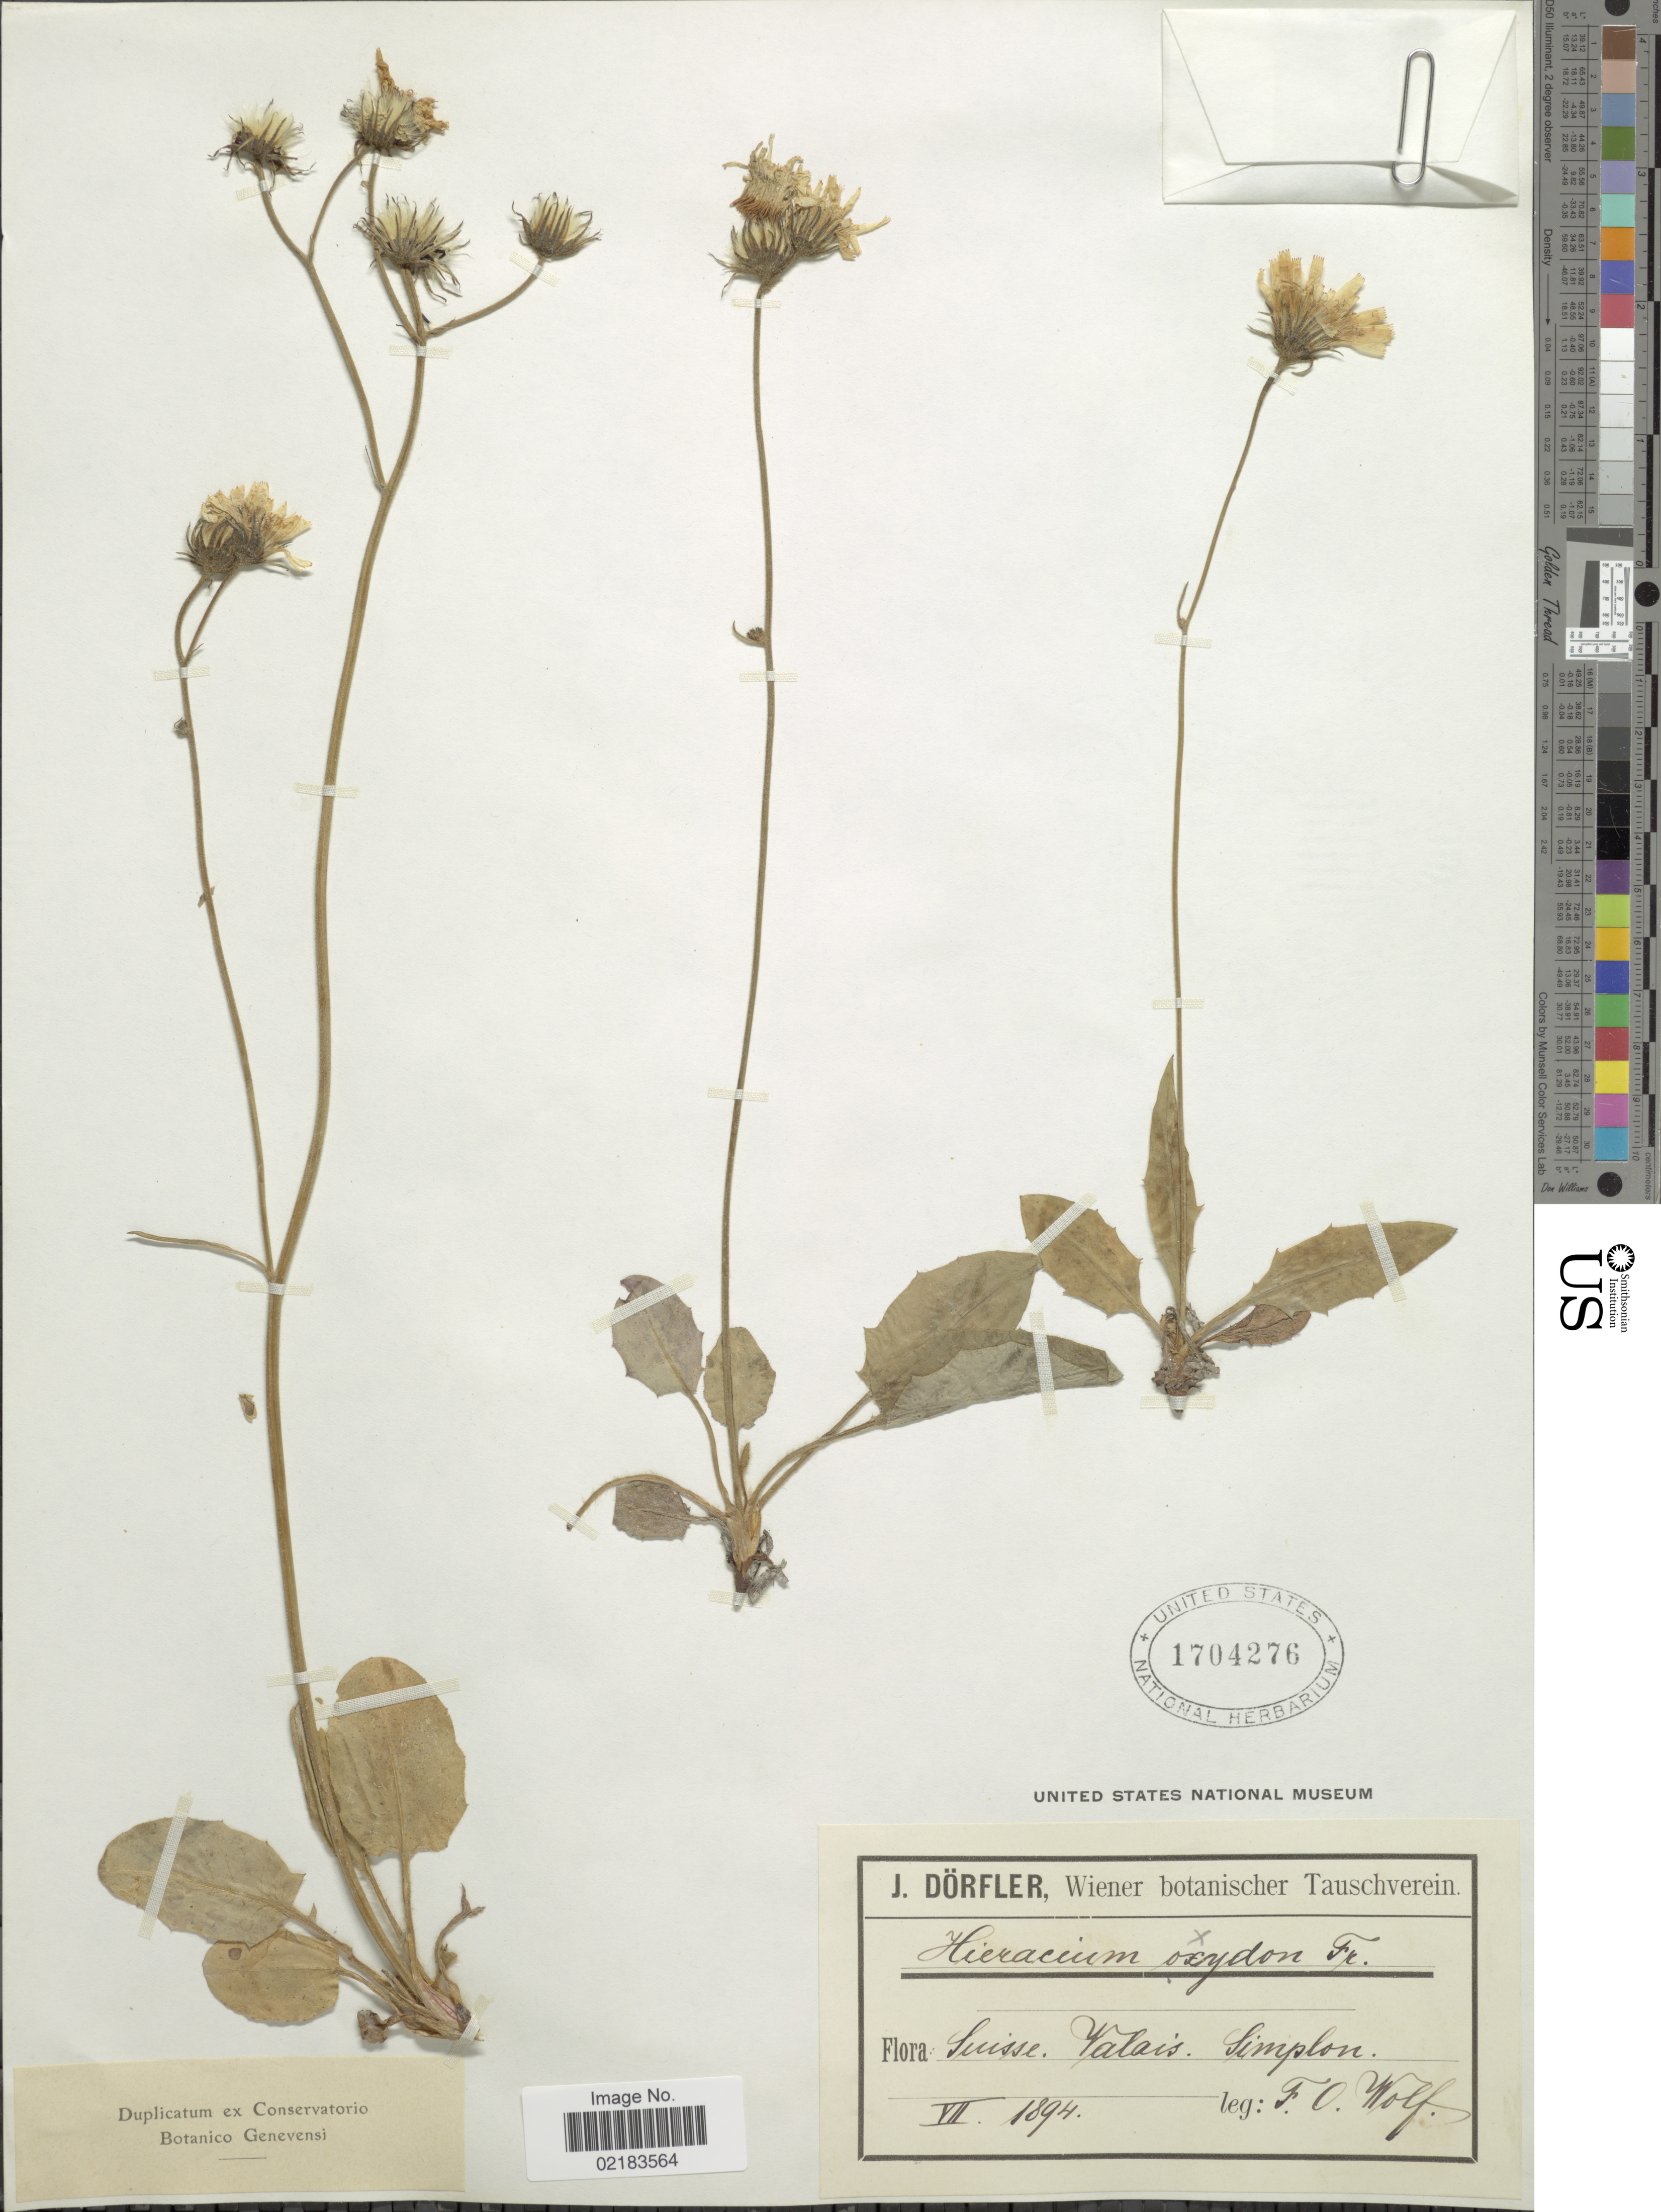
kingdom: Plantae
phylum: Tracheophyta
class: Magnoliopsida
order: Asterales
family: Asteraceae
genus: Hieracium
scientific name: Hieracium oxyodon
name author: Fr.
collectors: F. Wolf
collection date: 1894-07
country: Switzerland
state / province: Valais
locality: Wiener botanischer tauschverein, Luisse, Simplon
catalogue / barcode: US 1704276